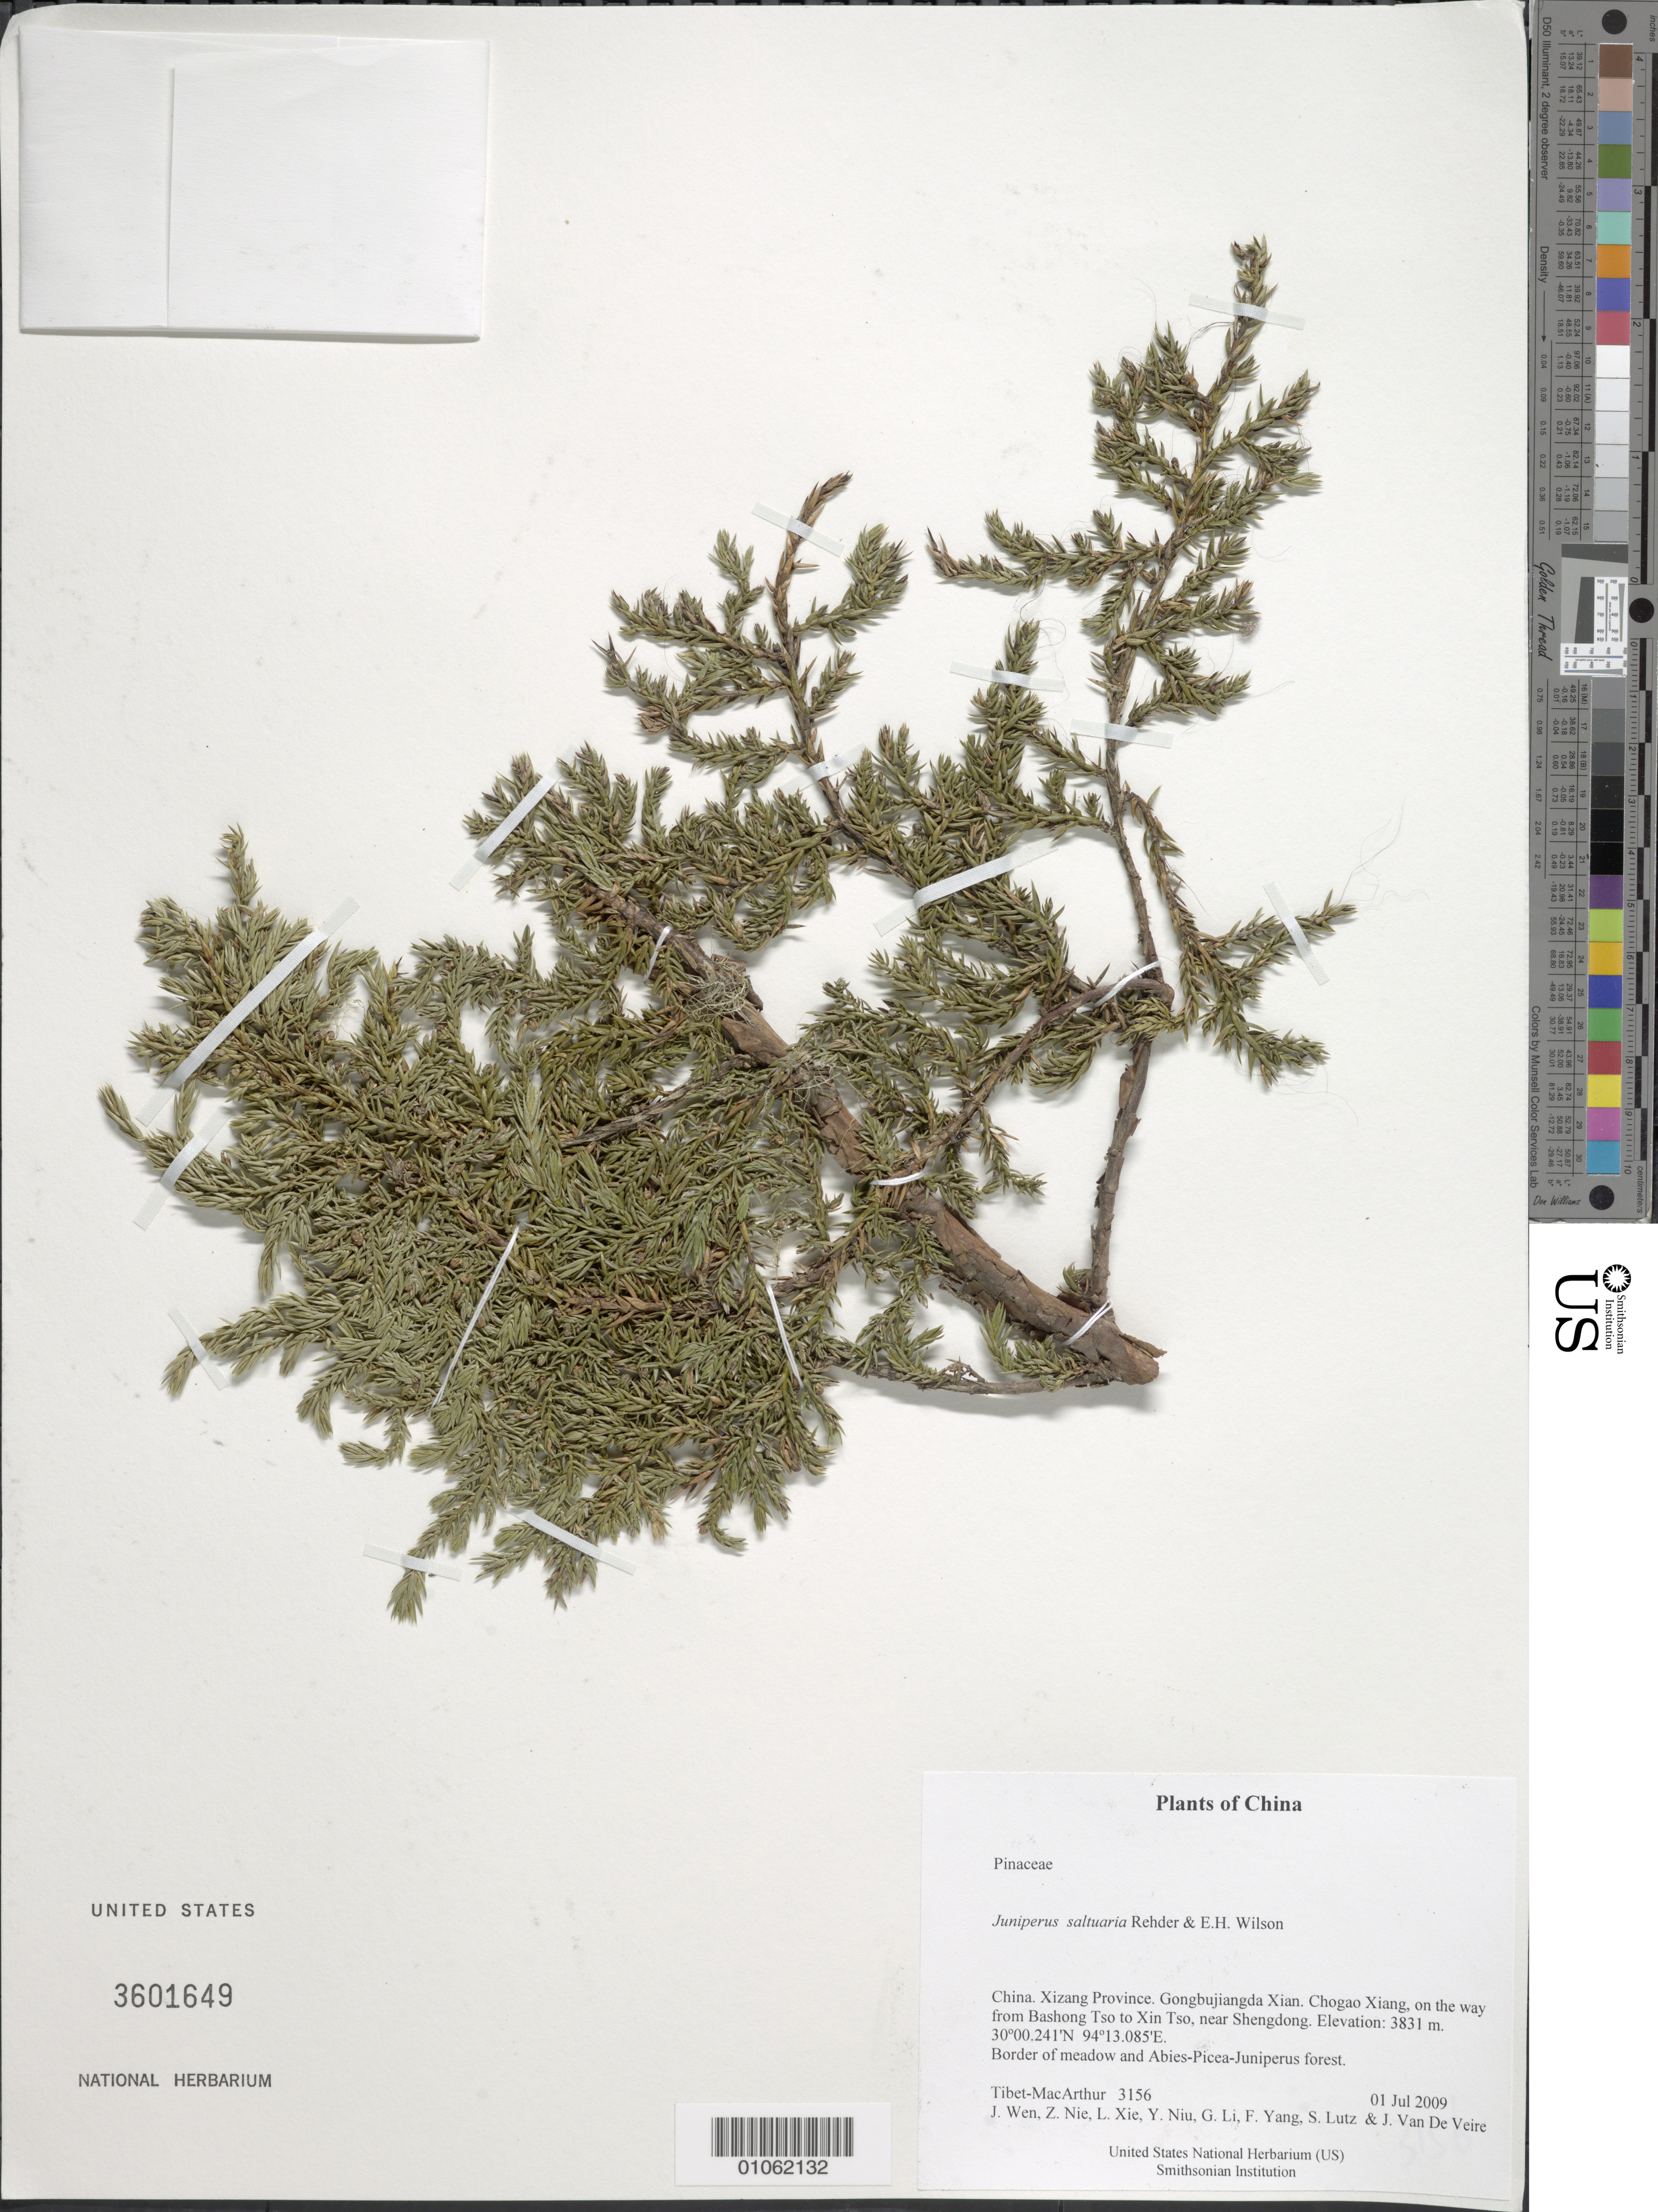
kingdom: Plantae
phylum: Tracheophyta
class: Pinopsida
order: Pinales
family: Cupressaceae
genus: Juniperus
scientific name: Juniperus saltuaria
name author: Rehder & E.H. Wilson in Sarg.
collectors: Tibet-MacArthur, J. Wen, Z. Nie, L. Xie, Y. Niu, G. Li, F. Yang, S. Lutz & J. Van De Veire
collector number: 3156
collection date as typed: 01 Jul 2009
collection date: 2009-07-01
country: China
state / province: Xizang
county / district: Gongbujiangda Xian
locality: Chogao Xiang, on the way from Bashong Tso to Xin Tso, near Shengdong.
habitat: Border of meadow and Abies-Picea-Juniperus forest.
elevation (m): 3831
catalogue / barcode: US 3601649